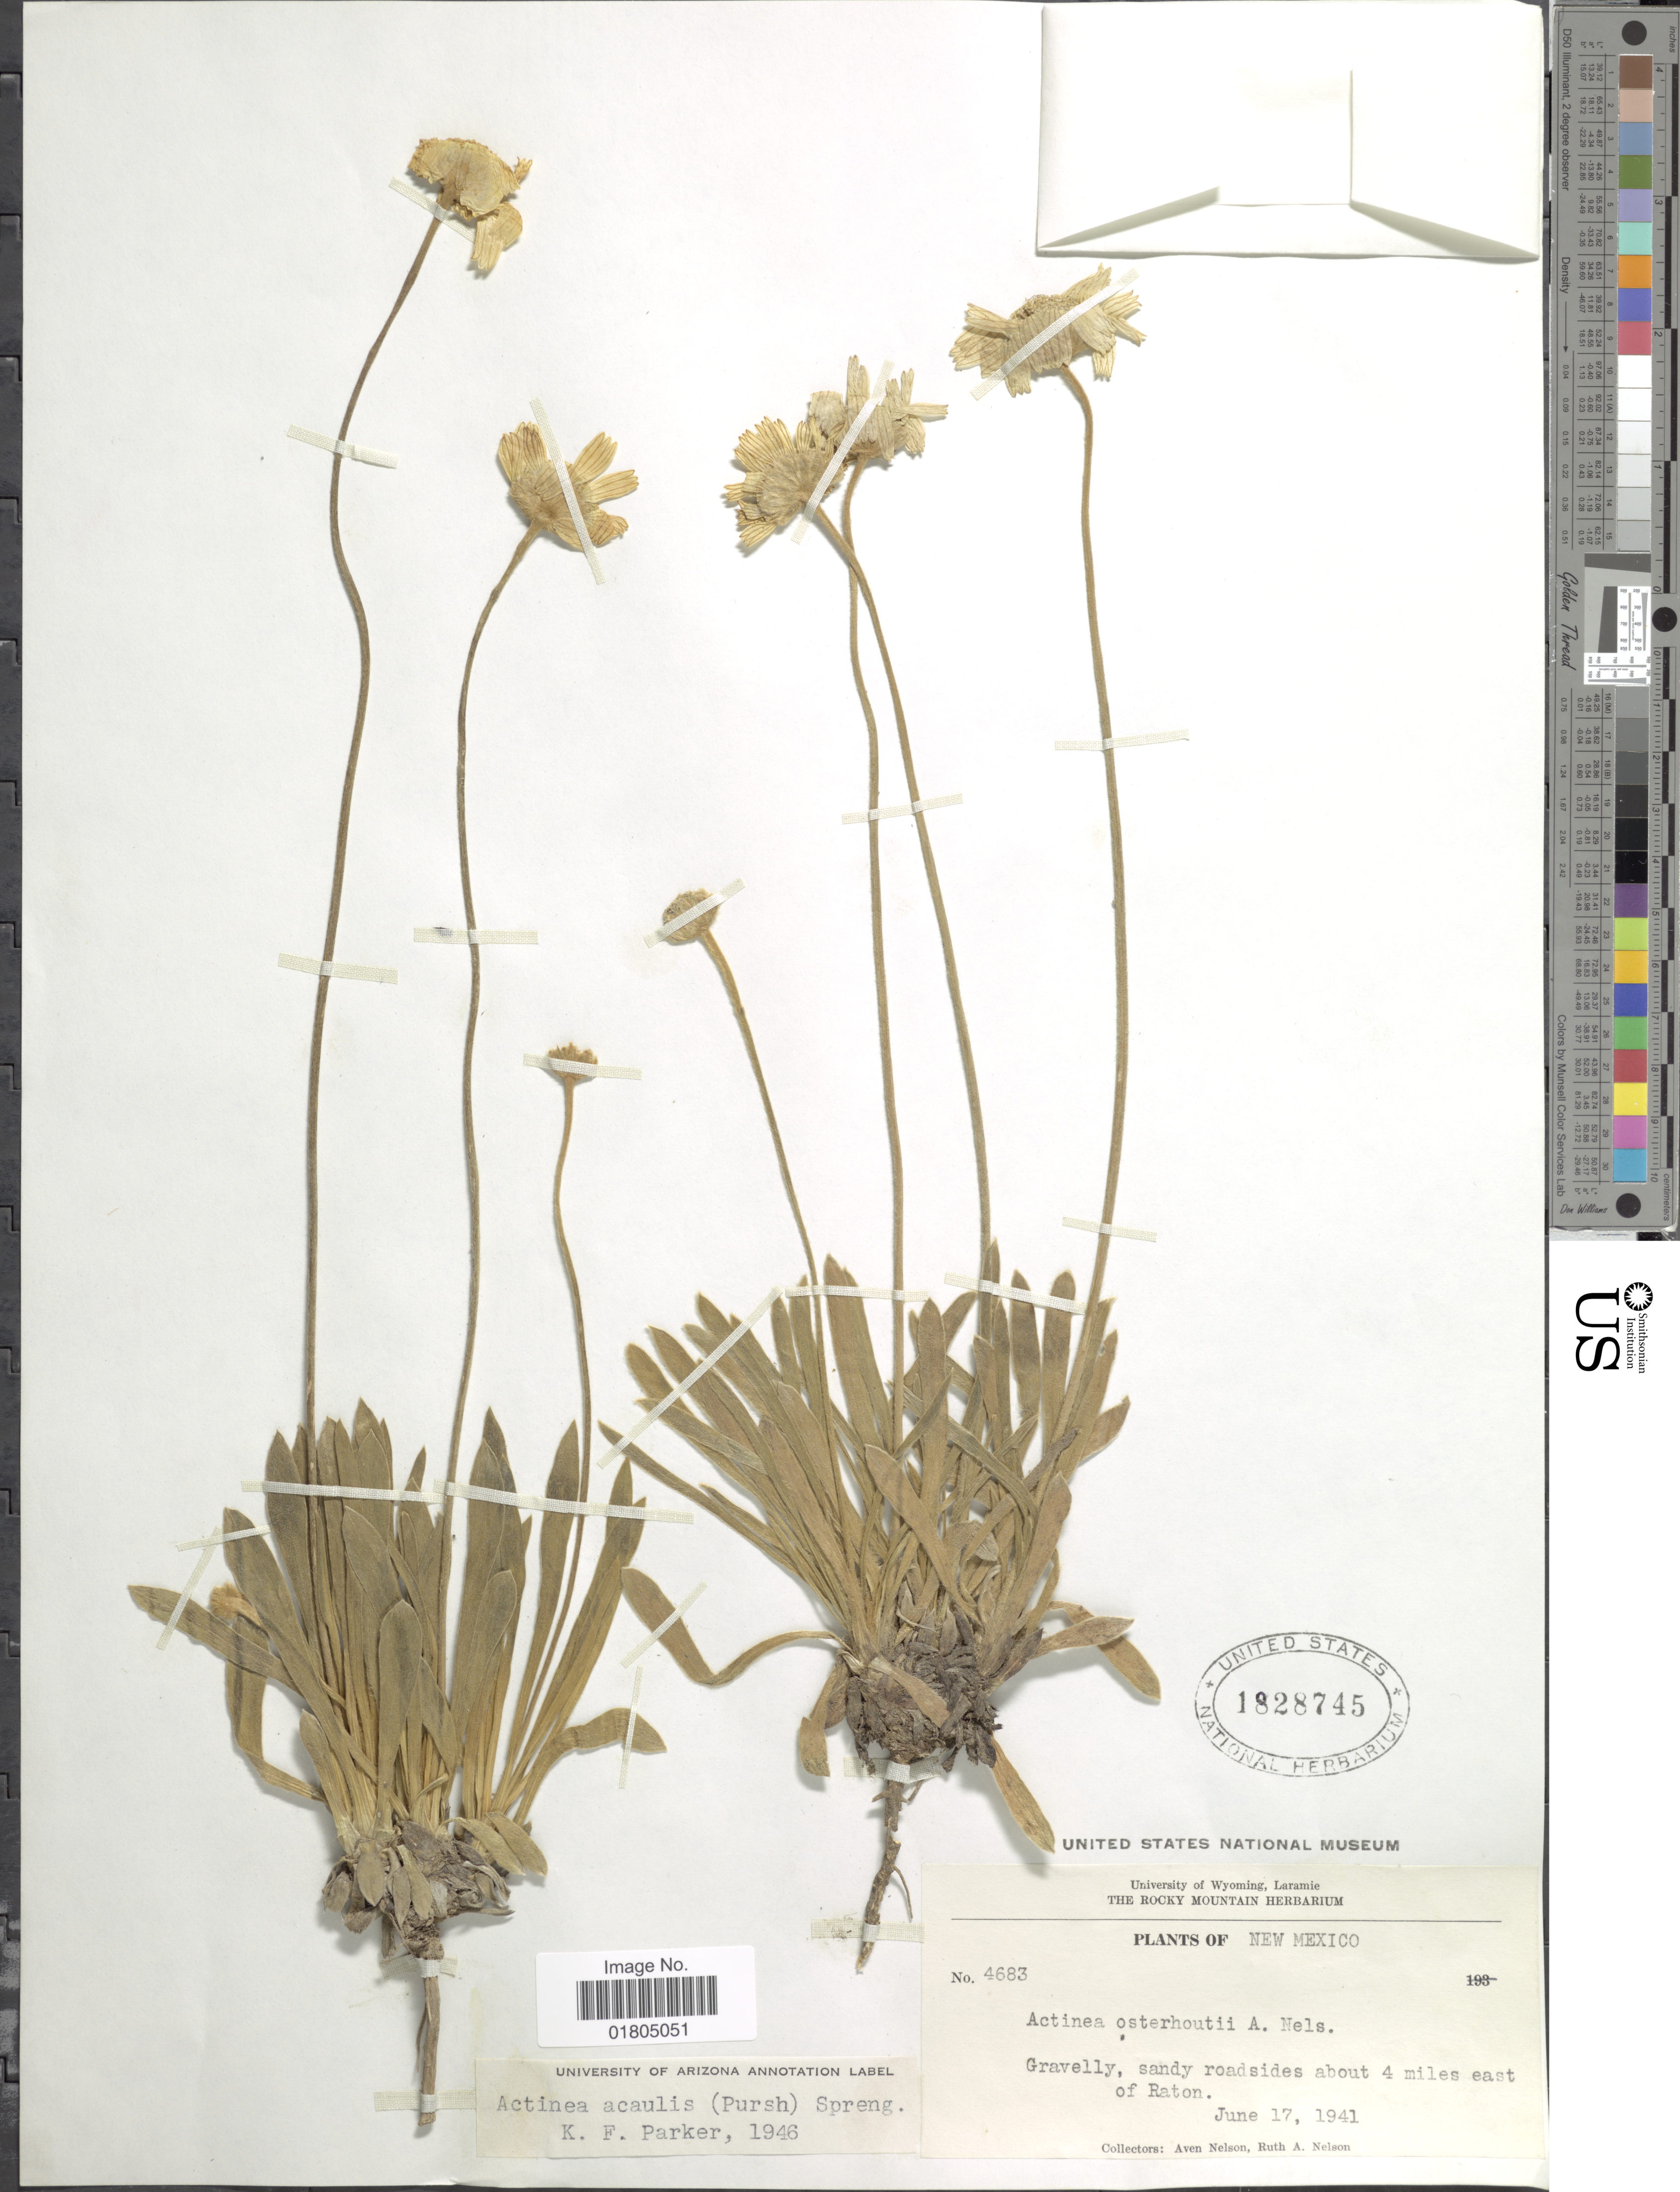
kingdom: Plantae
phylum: Tracheophyta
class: Magnoliopsida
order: Asterales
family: Asteraceae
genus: Actinea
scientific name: Actinea acaulis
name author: (Pursh) Spreng.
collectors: A. Nelson & R. A. Nelson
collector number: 4683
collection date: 1941-06-17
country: United States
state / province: New Mexico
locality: Gravelly, sandy roadsides about 4 miles east of Raton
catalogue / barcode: US 1828745